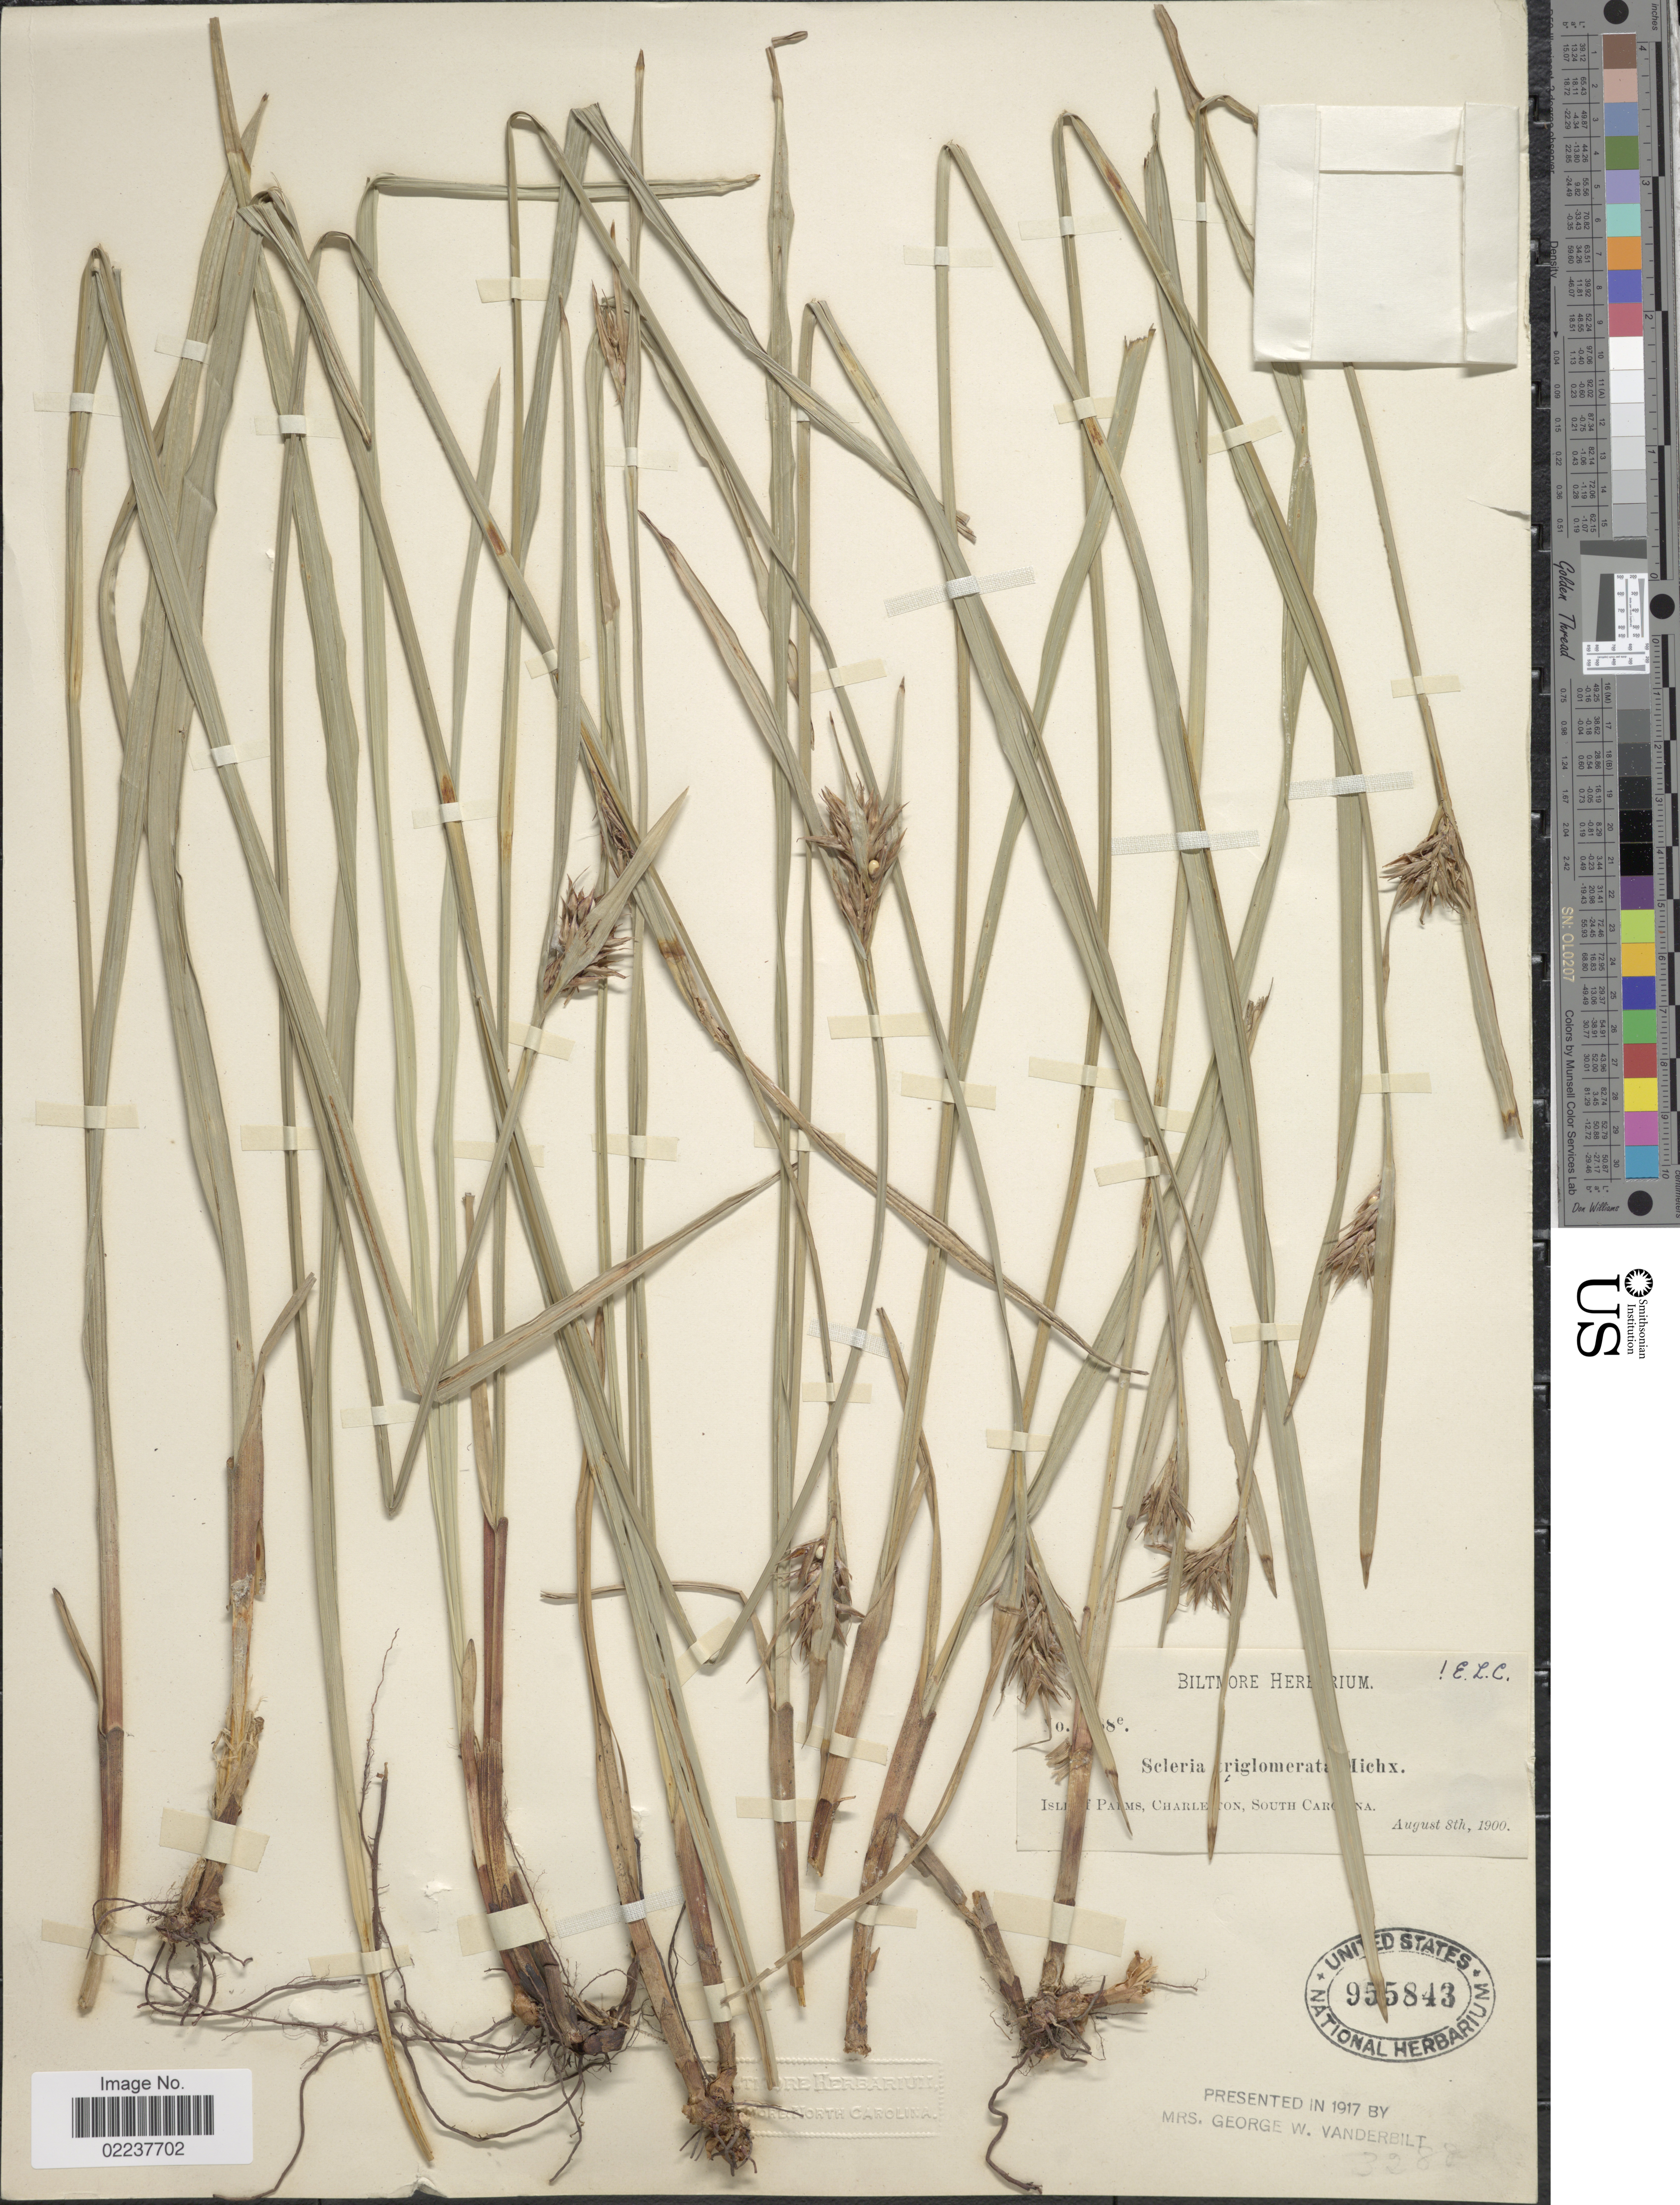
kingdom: Plantae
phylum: Tracheophyta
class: Liliopsida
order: Poales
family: Cyperaceae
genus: Scleria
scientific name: Scleria triglomerata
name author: Michx.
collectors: ex herb. Biltmore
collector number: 8e*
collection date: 1900-08-08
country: United States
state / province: South Carolina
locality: Isle of Palms, Charleston.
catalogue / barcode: US 955843